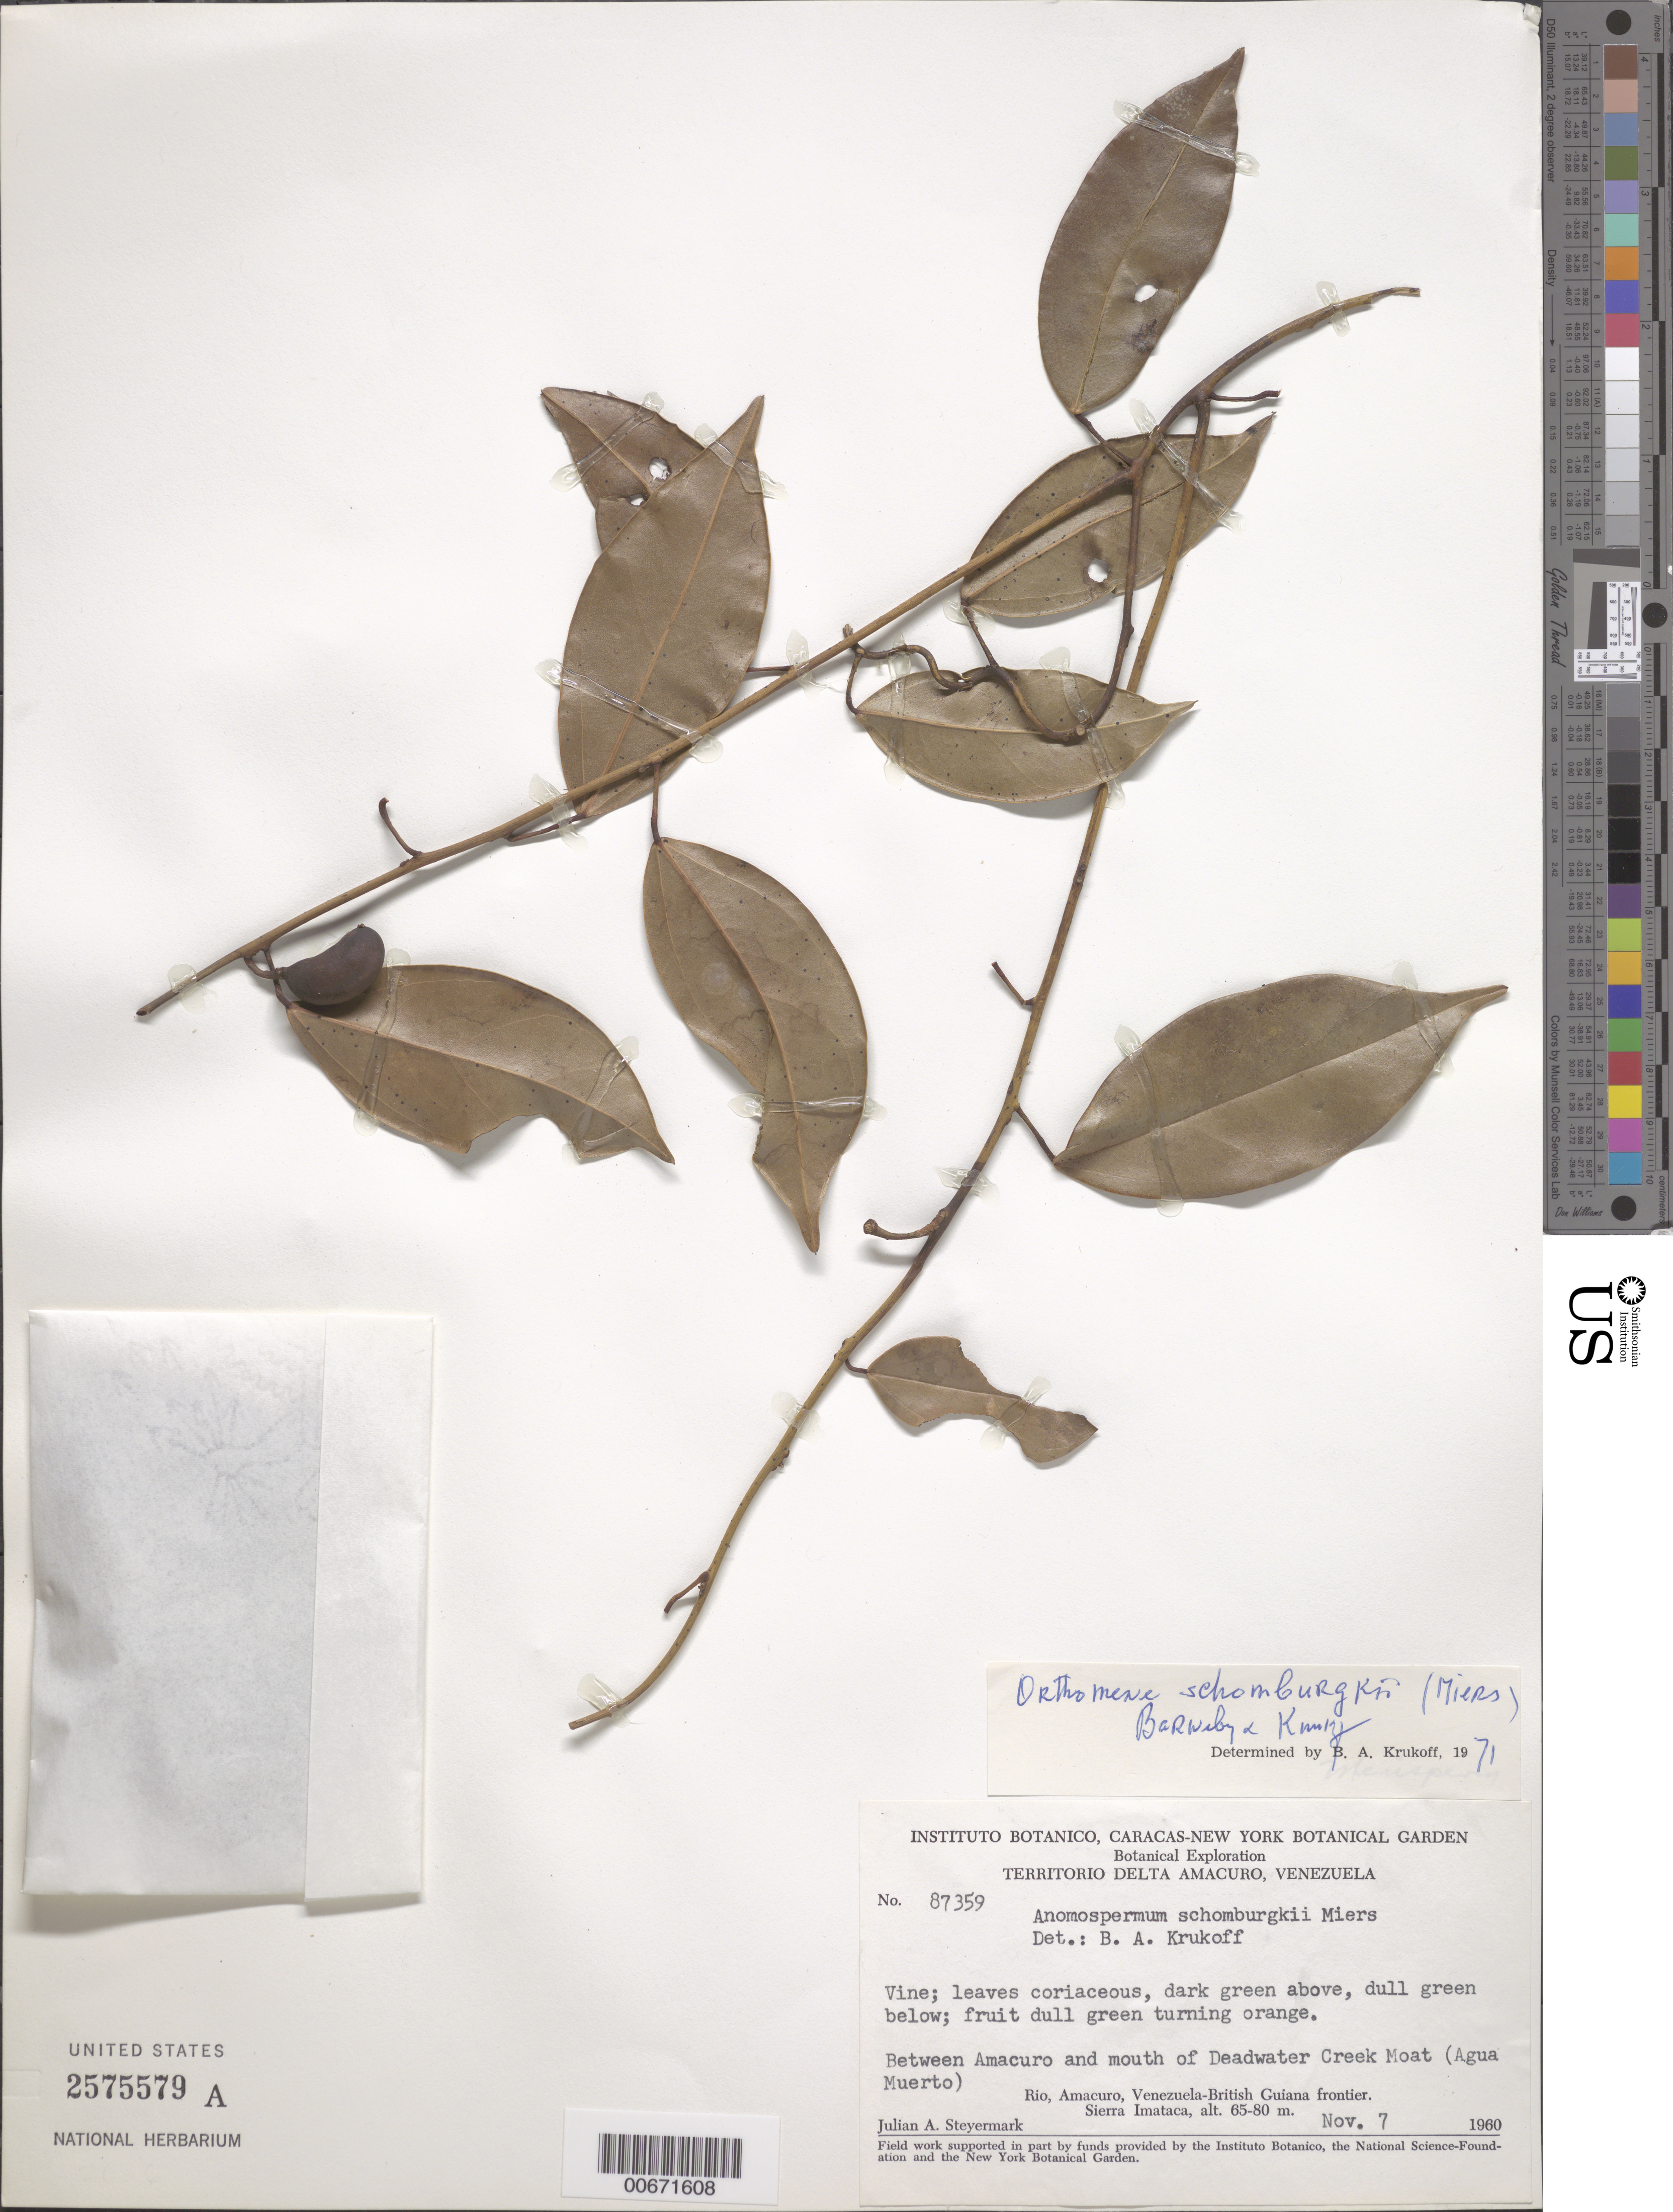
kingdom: Plantae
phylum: Tracheophyta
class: Magnoliopsida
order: Ranunculales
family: Menispermaceae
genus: Orthomene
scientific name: Orthomene schomburgkii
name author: (Miers) Barneby & Krukoff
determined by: Krukoff, B. A.; Barneby, R. C.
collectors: J. Steyermark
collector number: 87359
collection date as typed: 7-Nov-60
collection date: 1960-11-07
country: Venezuela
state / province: Delta Amacuro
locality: Río Amacuro to mouth of Deadwater Creek Moat (Agua Muerto), Sierra Imataca, Venezuela-Guyana border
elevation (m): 65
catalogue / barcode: US 2575579A